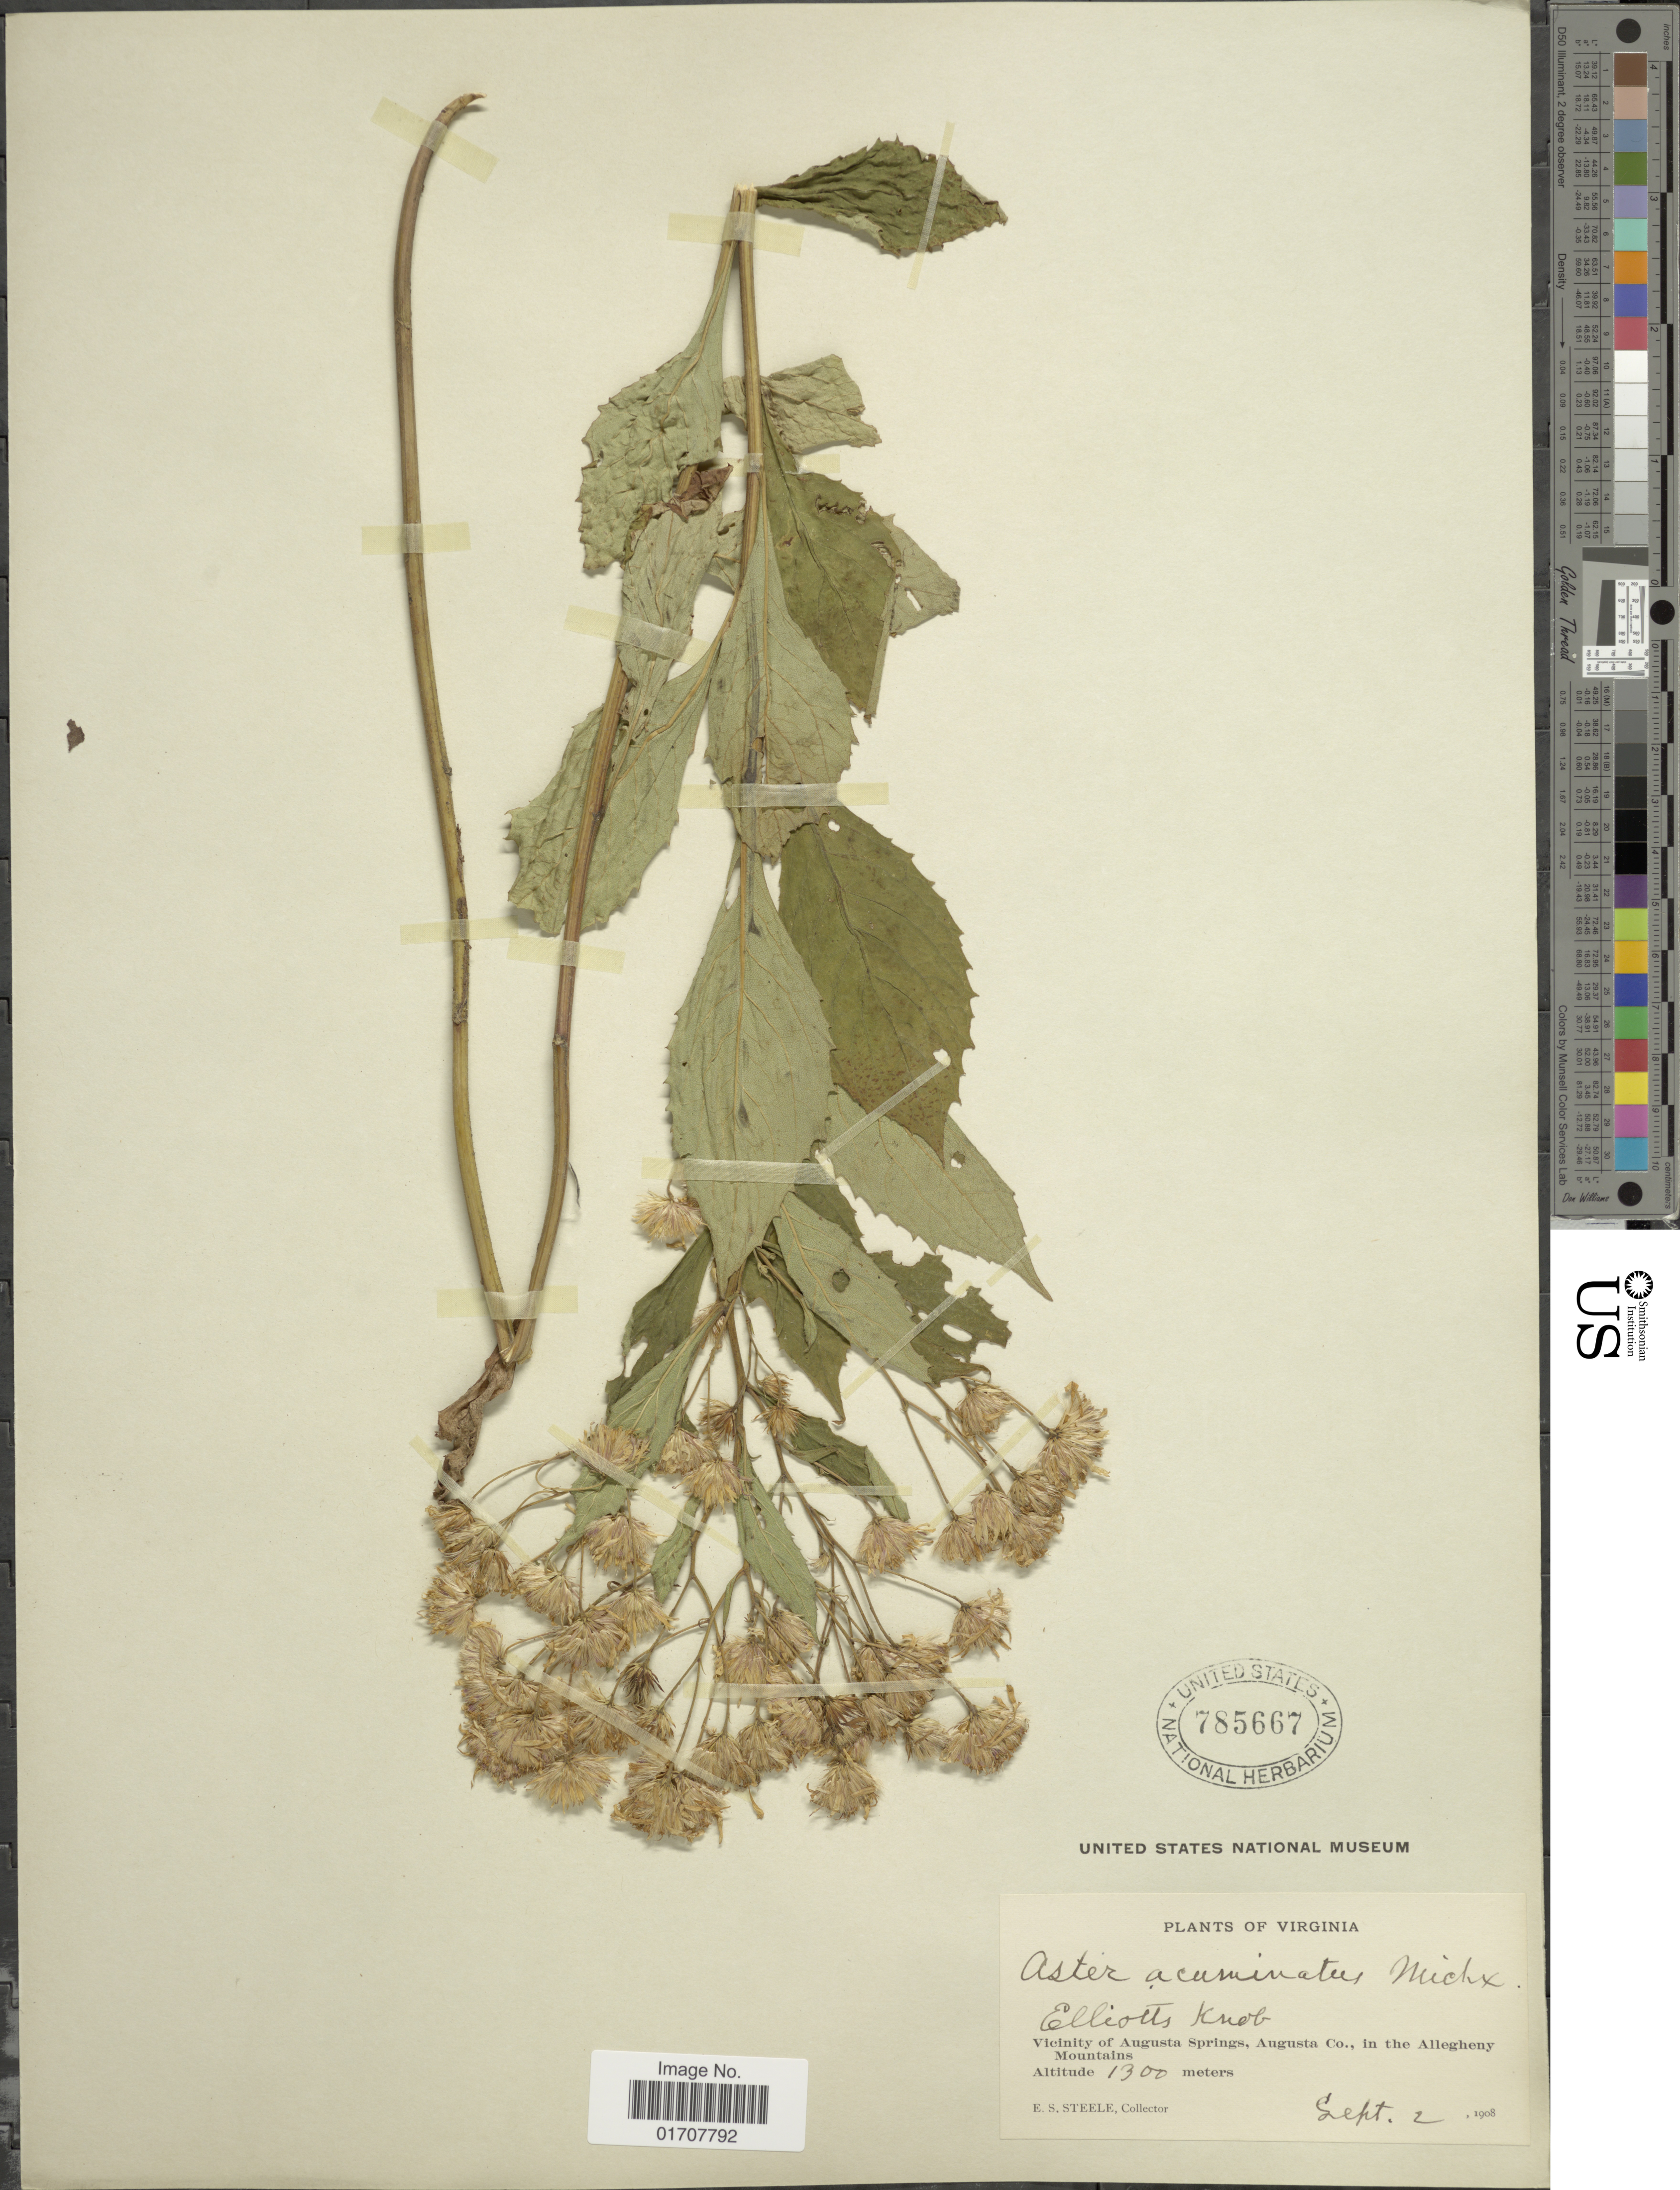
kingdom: Plantae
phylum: Tracheophyta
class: Magnoliopsida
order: Asterales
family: Asteraceae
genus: Oclemena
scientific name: Oclemena acuminata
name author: (Michx.) Greene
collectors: E. Steele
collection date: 1908-09-02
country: United States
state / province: Virginia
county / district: Augusta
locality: Elliot Knob, Vicinity of Augusta Springs, Augusta Co., in the Allegheny Mountains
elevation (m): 1300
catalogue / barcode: US 785667